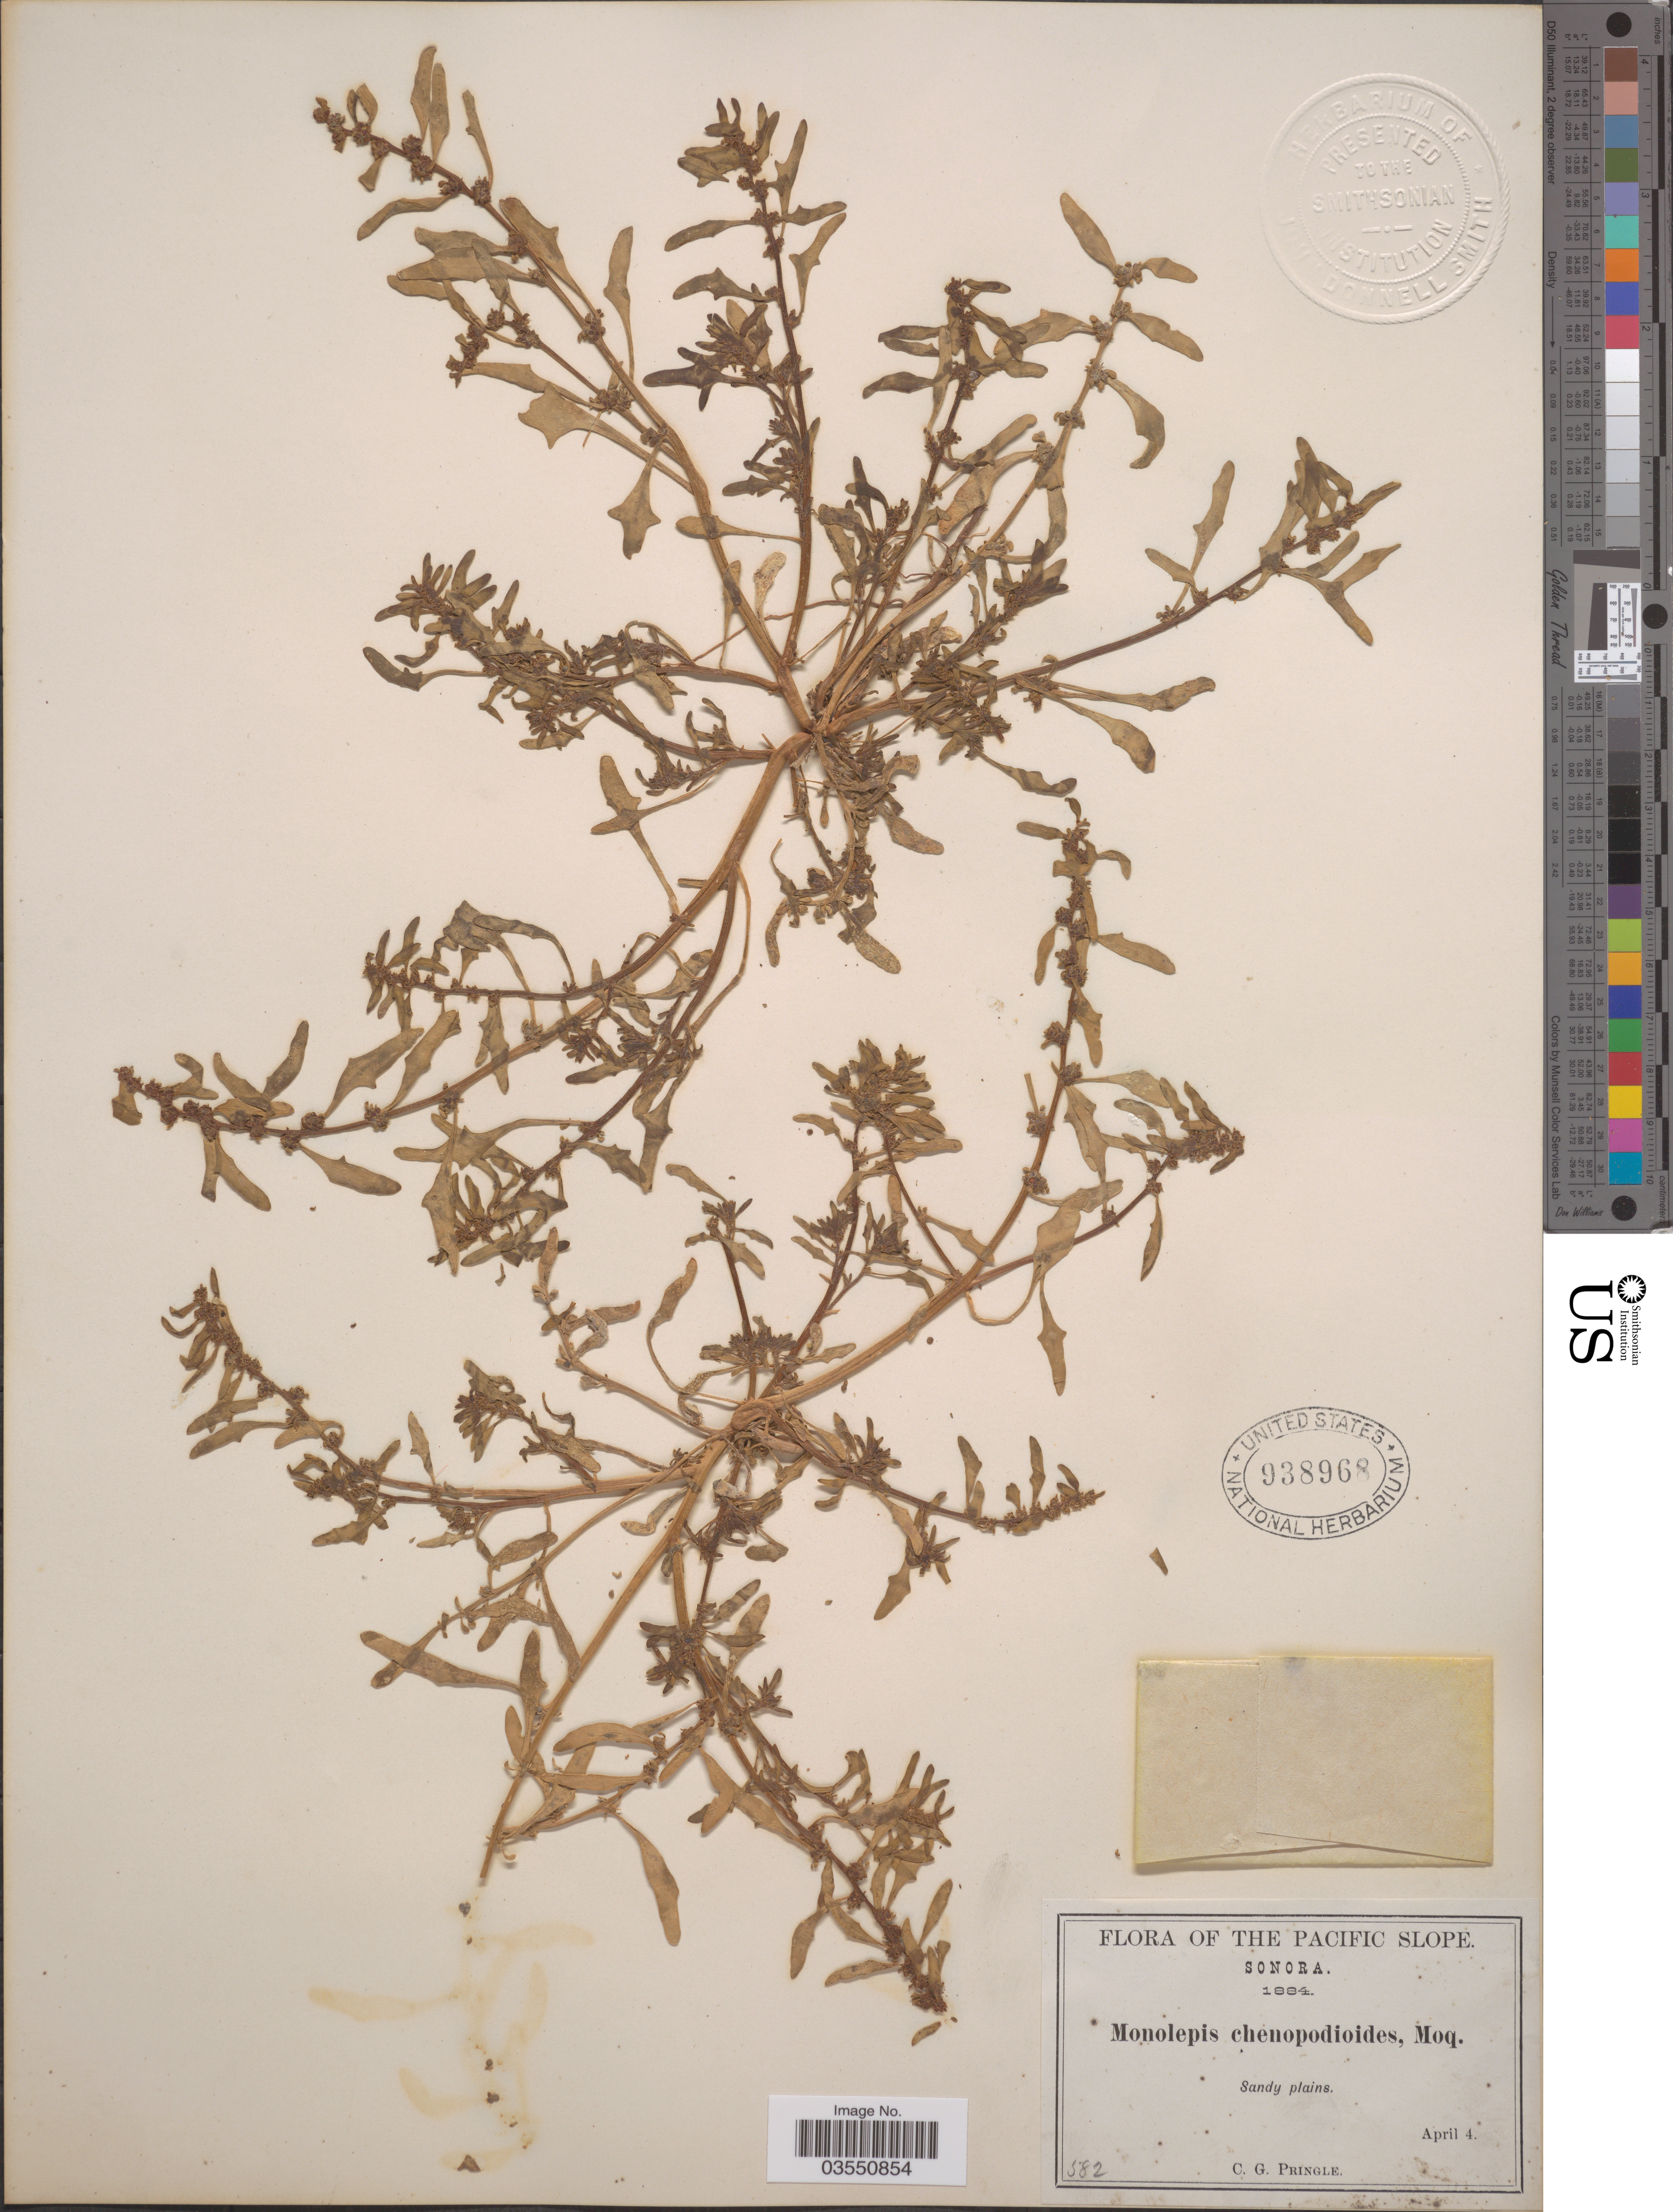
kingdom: Plantae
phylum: Tracheophyta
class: Magnoliopsida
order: Caryophyllales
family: Amaranthaceae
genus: Blitum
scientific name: Blitum nuttallianum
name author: Schult.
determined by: U.S. National Herbarium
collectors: C. G. Pringle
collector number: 582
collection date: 1884-04-04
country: Mexico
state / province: Sonora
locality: The Pacific Slope. Sandy plains.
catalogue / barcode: US 938968